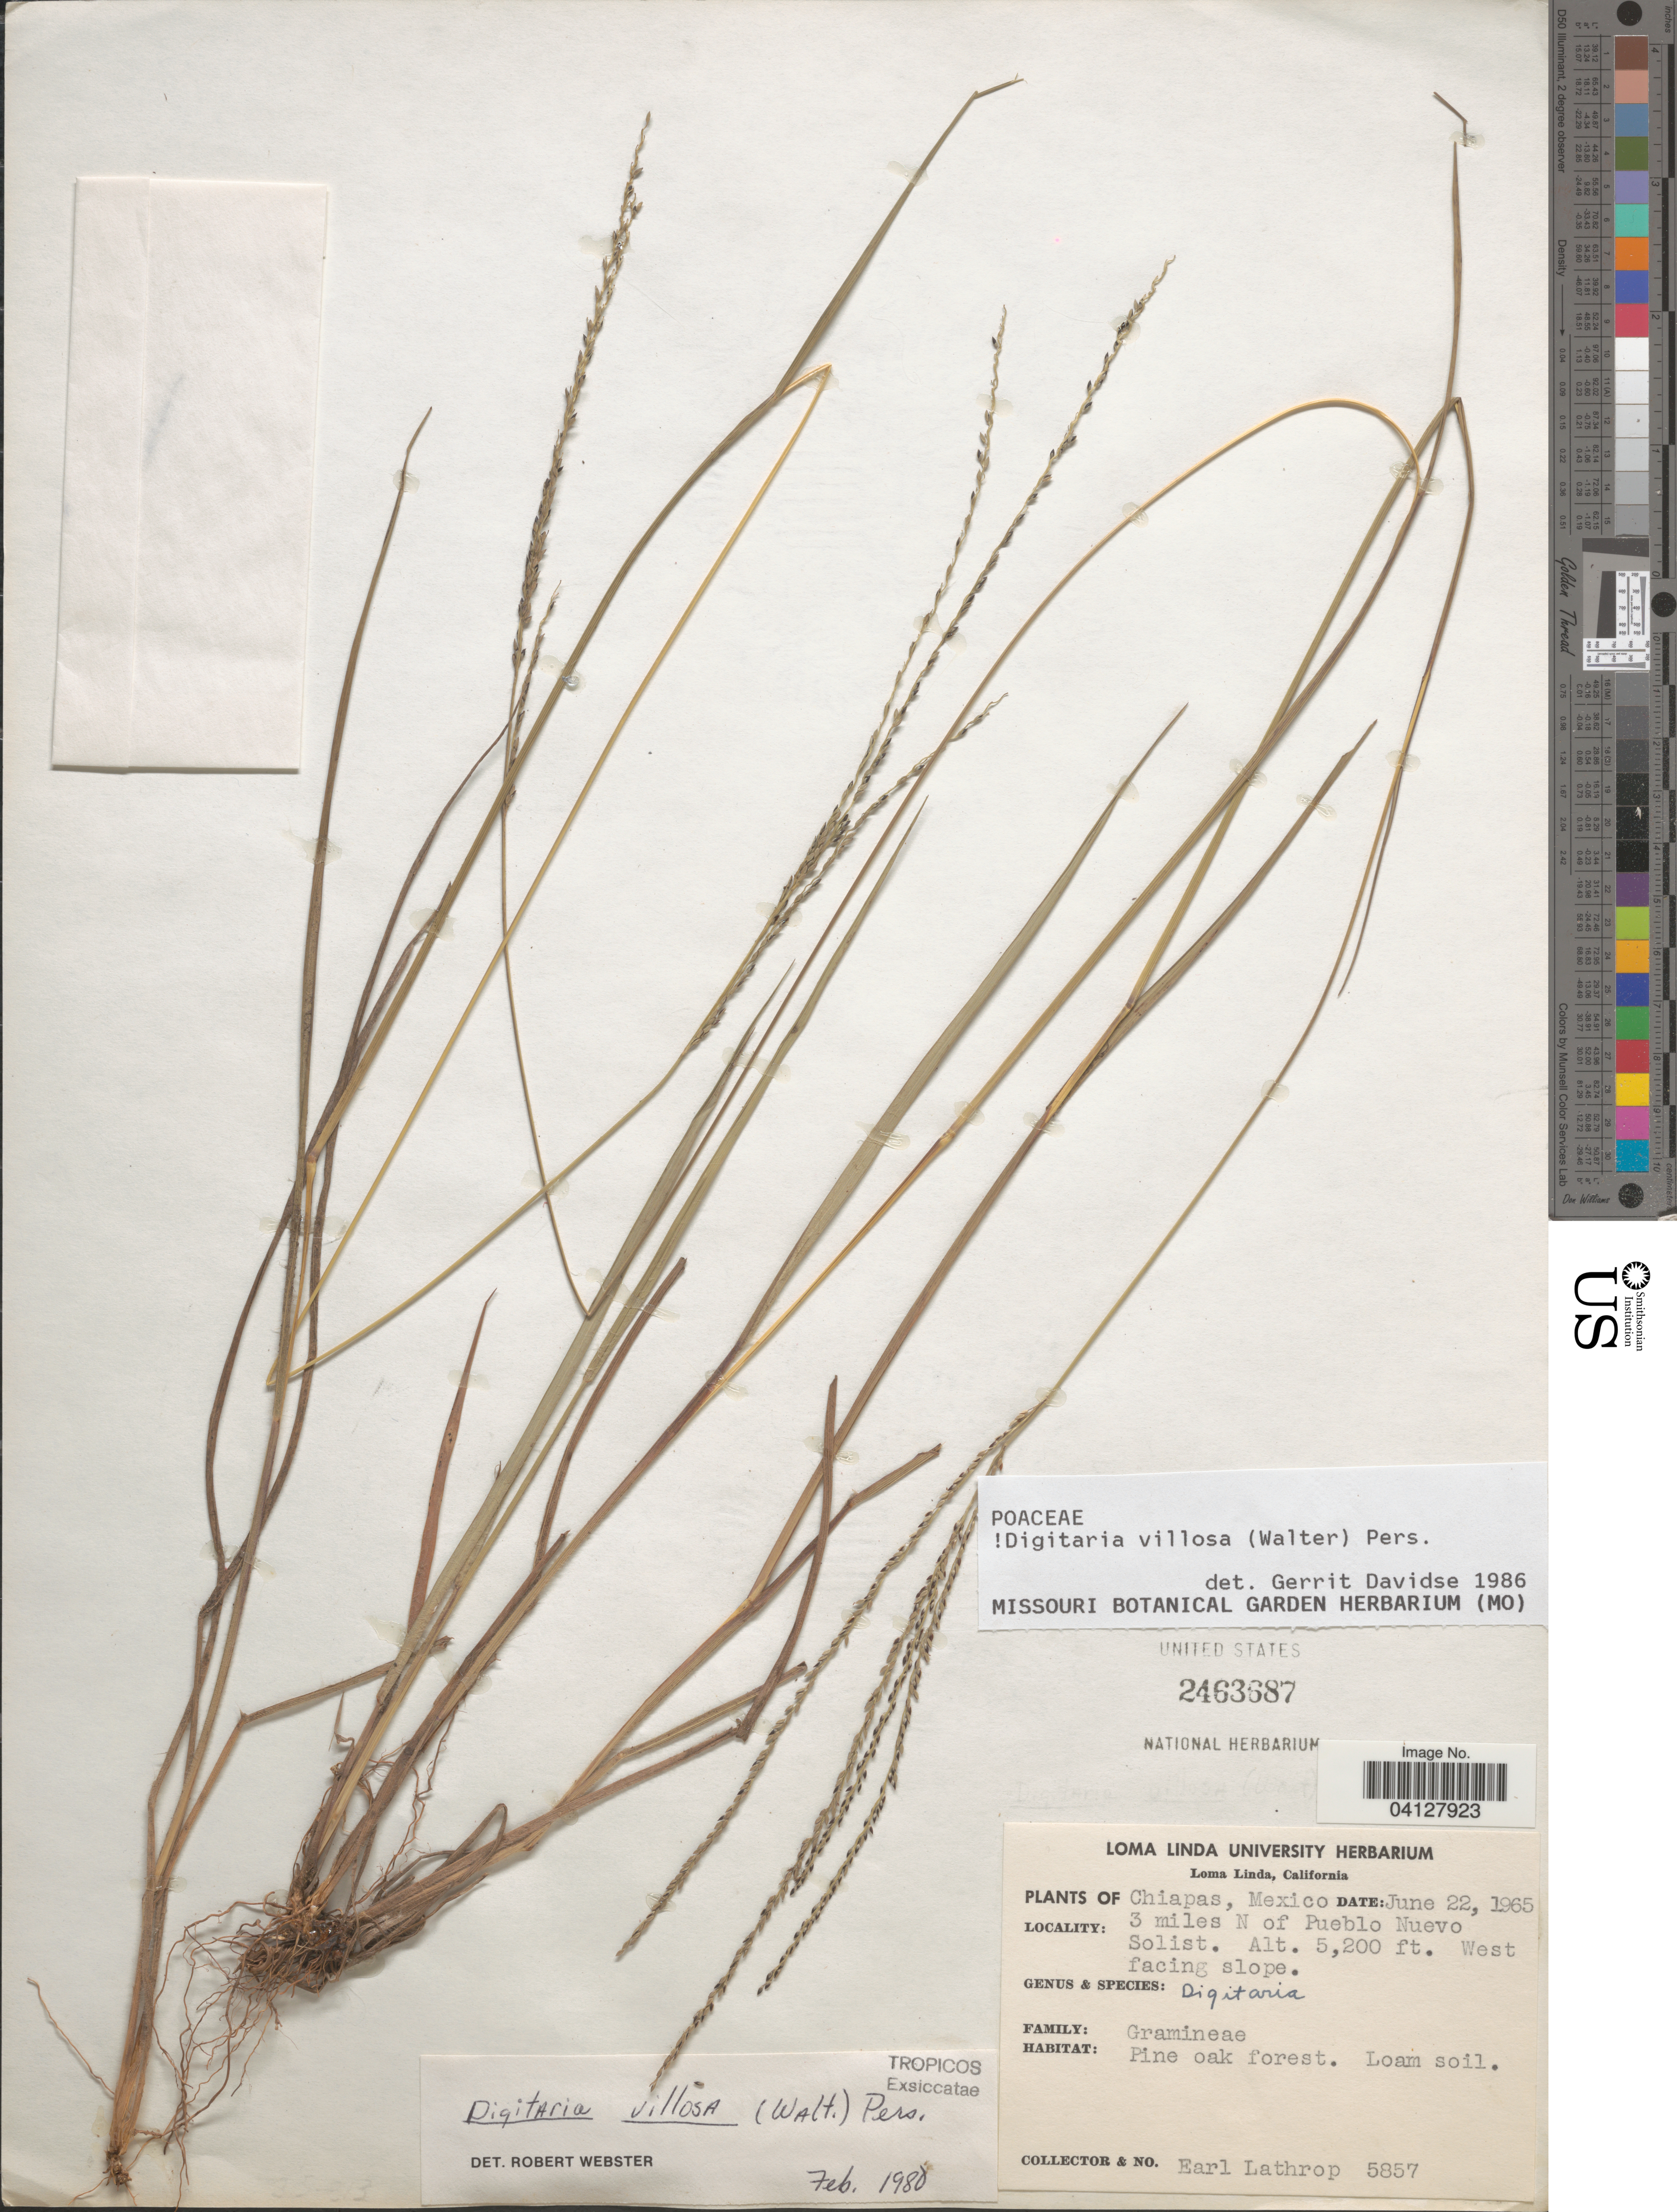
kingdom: Plantae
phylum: Tracheophyta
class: Liliopsida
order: Poales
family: Poaceae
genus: Digitaria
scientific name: Digitaria villosa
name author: (Walter) Pers.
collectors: E. W. Lathrop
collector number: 5857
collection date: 1965-06-22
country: Mexico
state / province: Chiapas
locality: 3 miles N of Pueblo Nuevo Solist. West facing slope.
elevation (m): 1585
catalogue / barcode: US 2463687